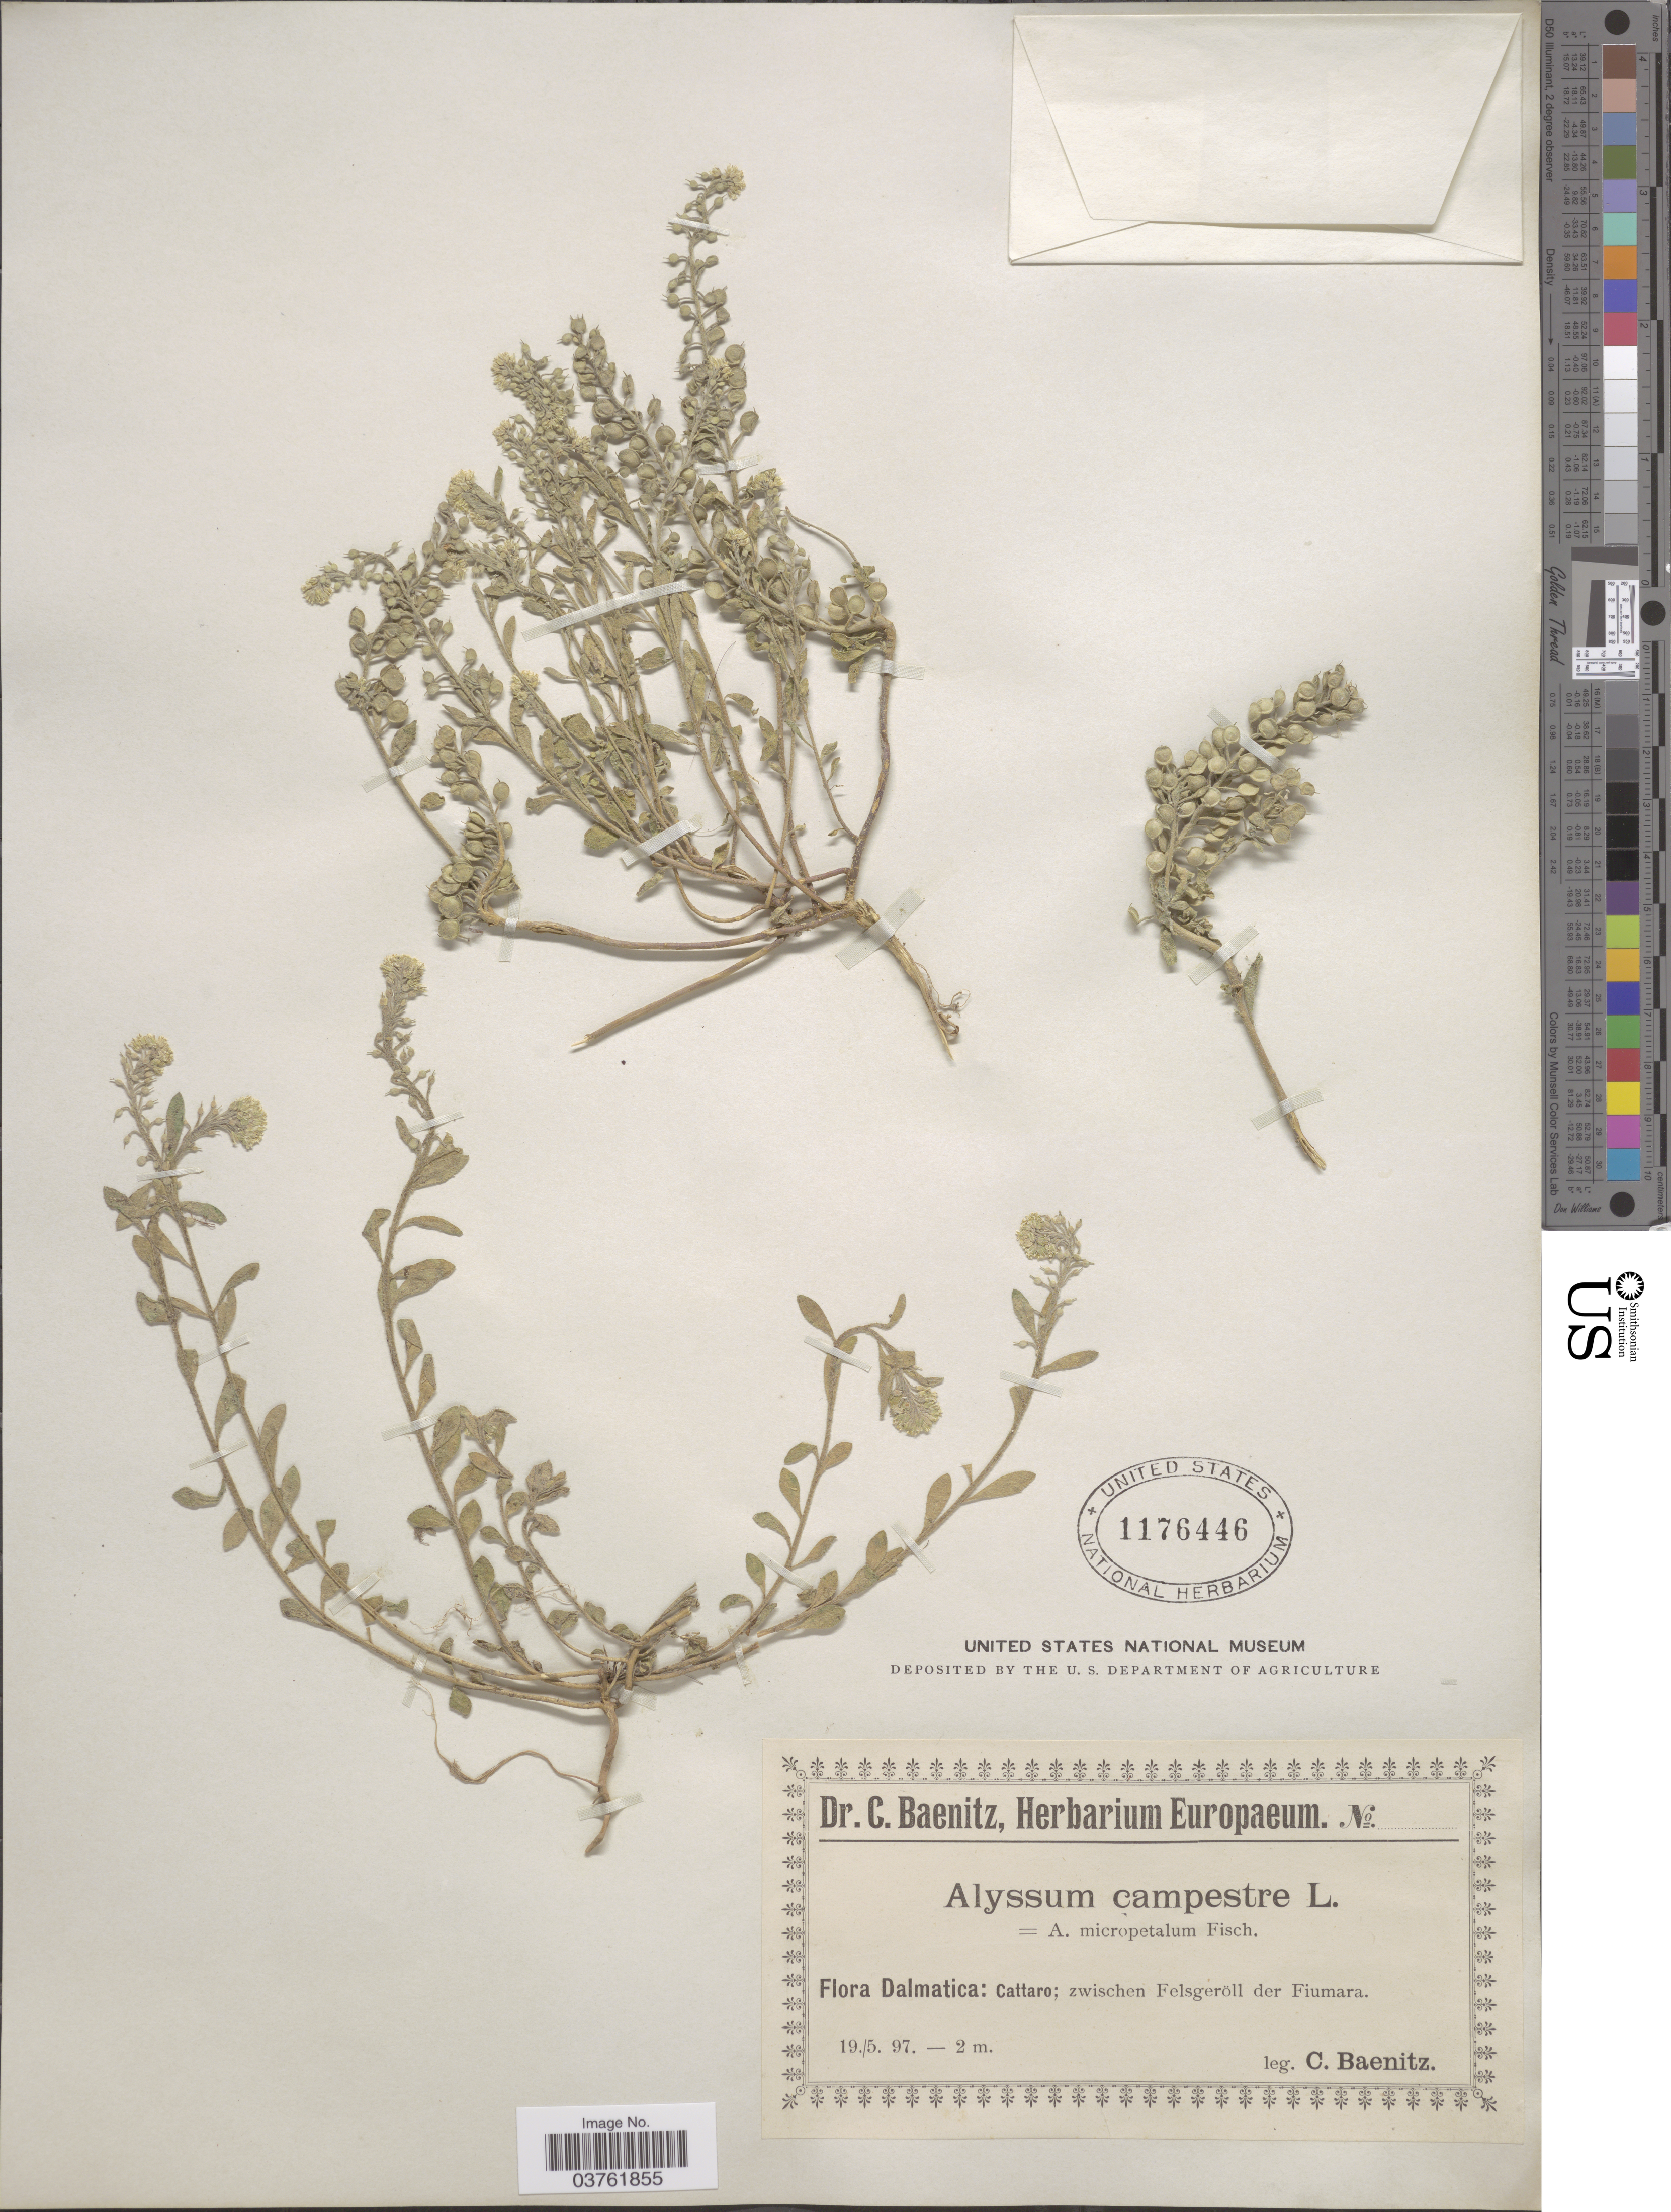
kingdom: Plantae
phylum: Tracheophyta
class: Magnoliopsida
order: Brassicales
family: Brassicaceae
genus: Alyssum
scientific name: Alyssum campestre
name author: (L.) L.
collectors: C. G. Baenitz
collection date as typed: Transcribed d/m/y: 19/5/97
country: Montenegro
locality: Dalmatica: Cattaro; zwischen Felsgeröll der Fiumara.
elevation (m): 2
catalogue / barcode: US 1176446